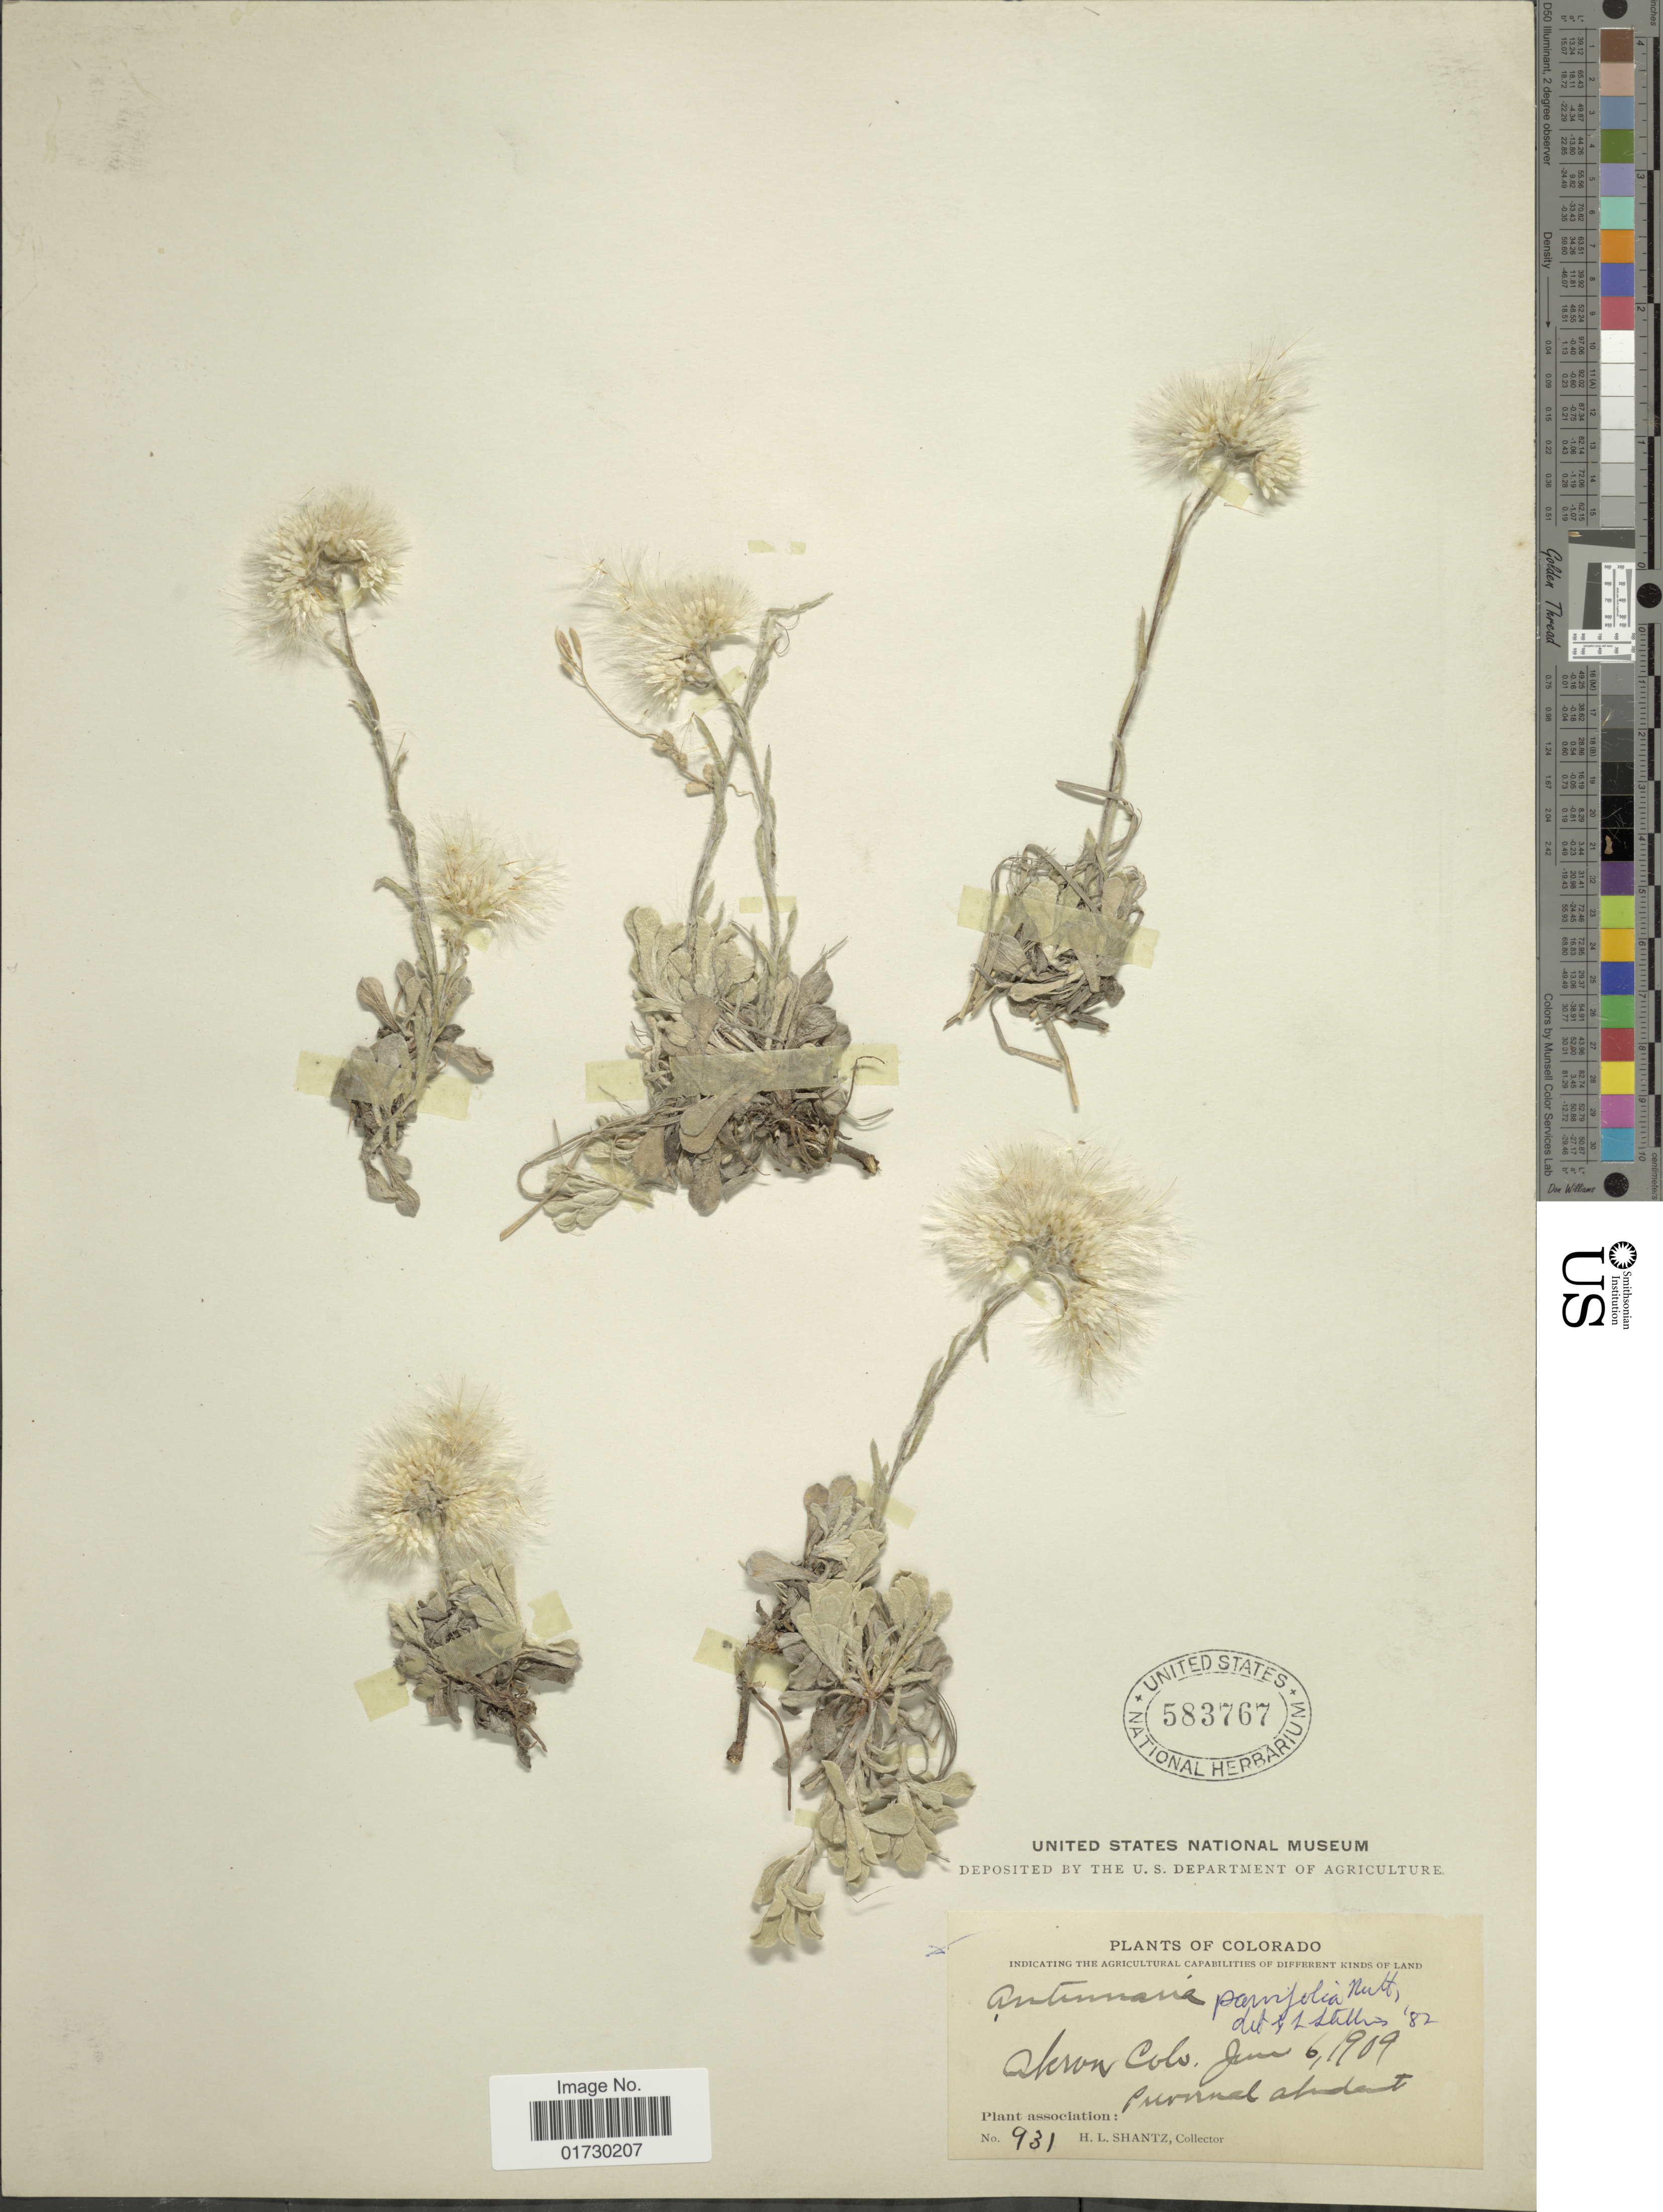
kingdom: Plantae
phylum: Tracheophyta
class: Magnoliopsida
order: Asterales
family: Asteraceae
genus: Antennaria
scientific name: Antennaria aprica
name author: Greene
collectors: H. Shantz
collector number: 931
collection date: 1909-06-06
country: United States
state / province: Colorado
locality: Akron Colo.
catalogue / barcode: US 583767